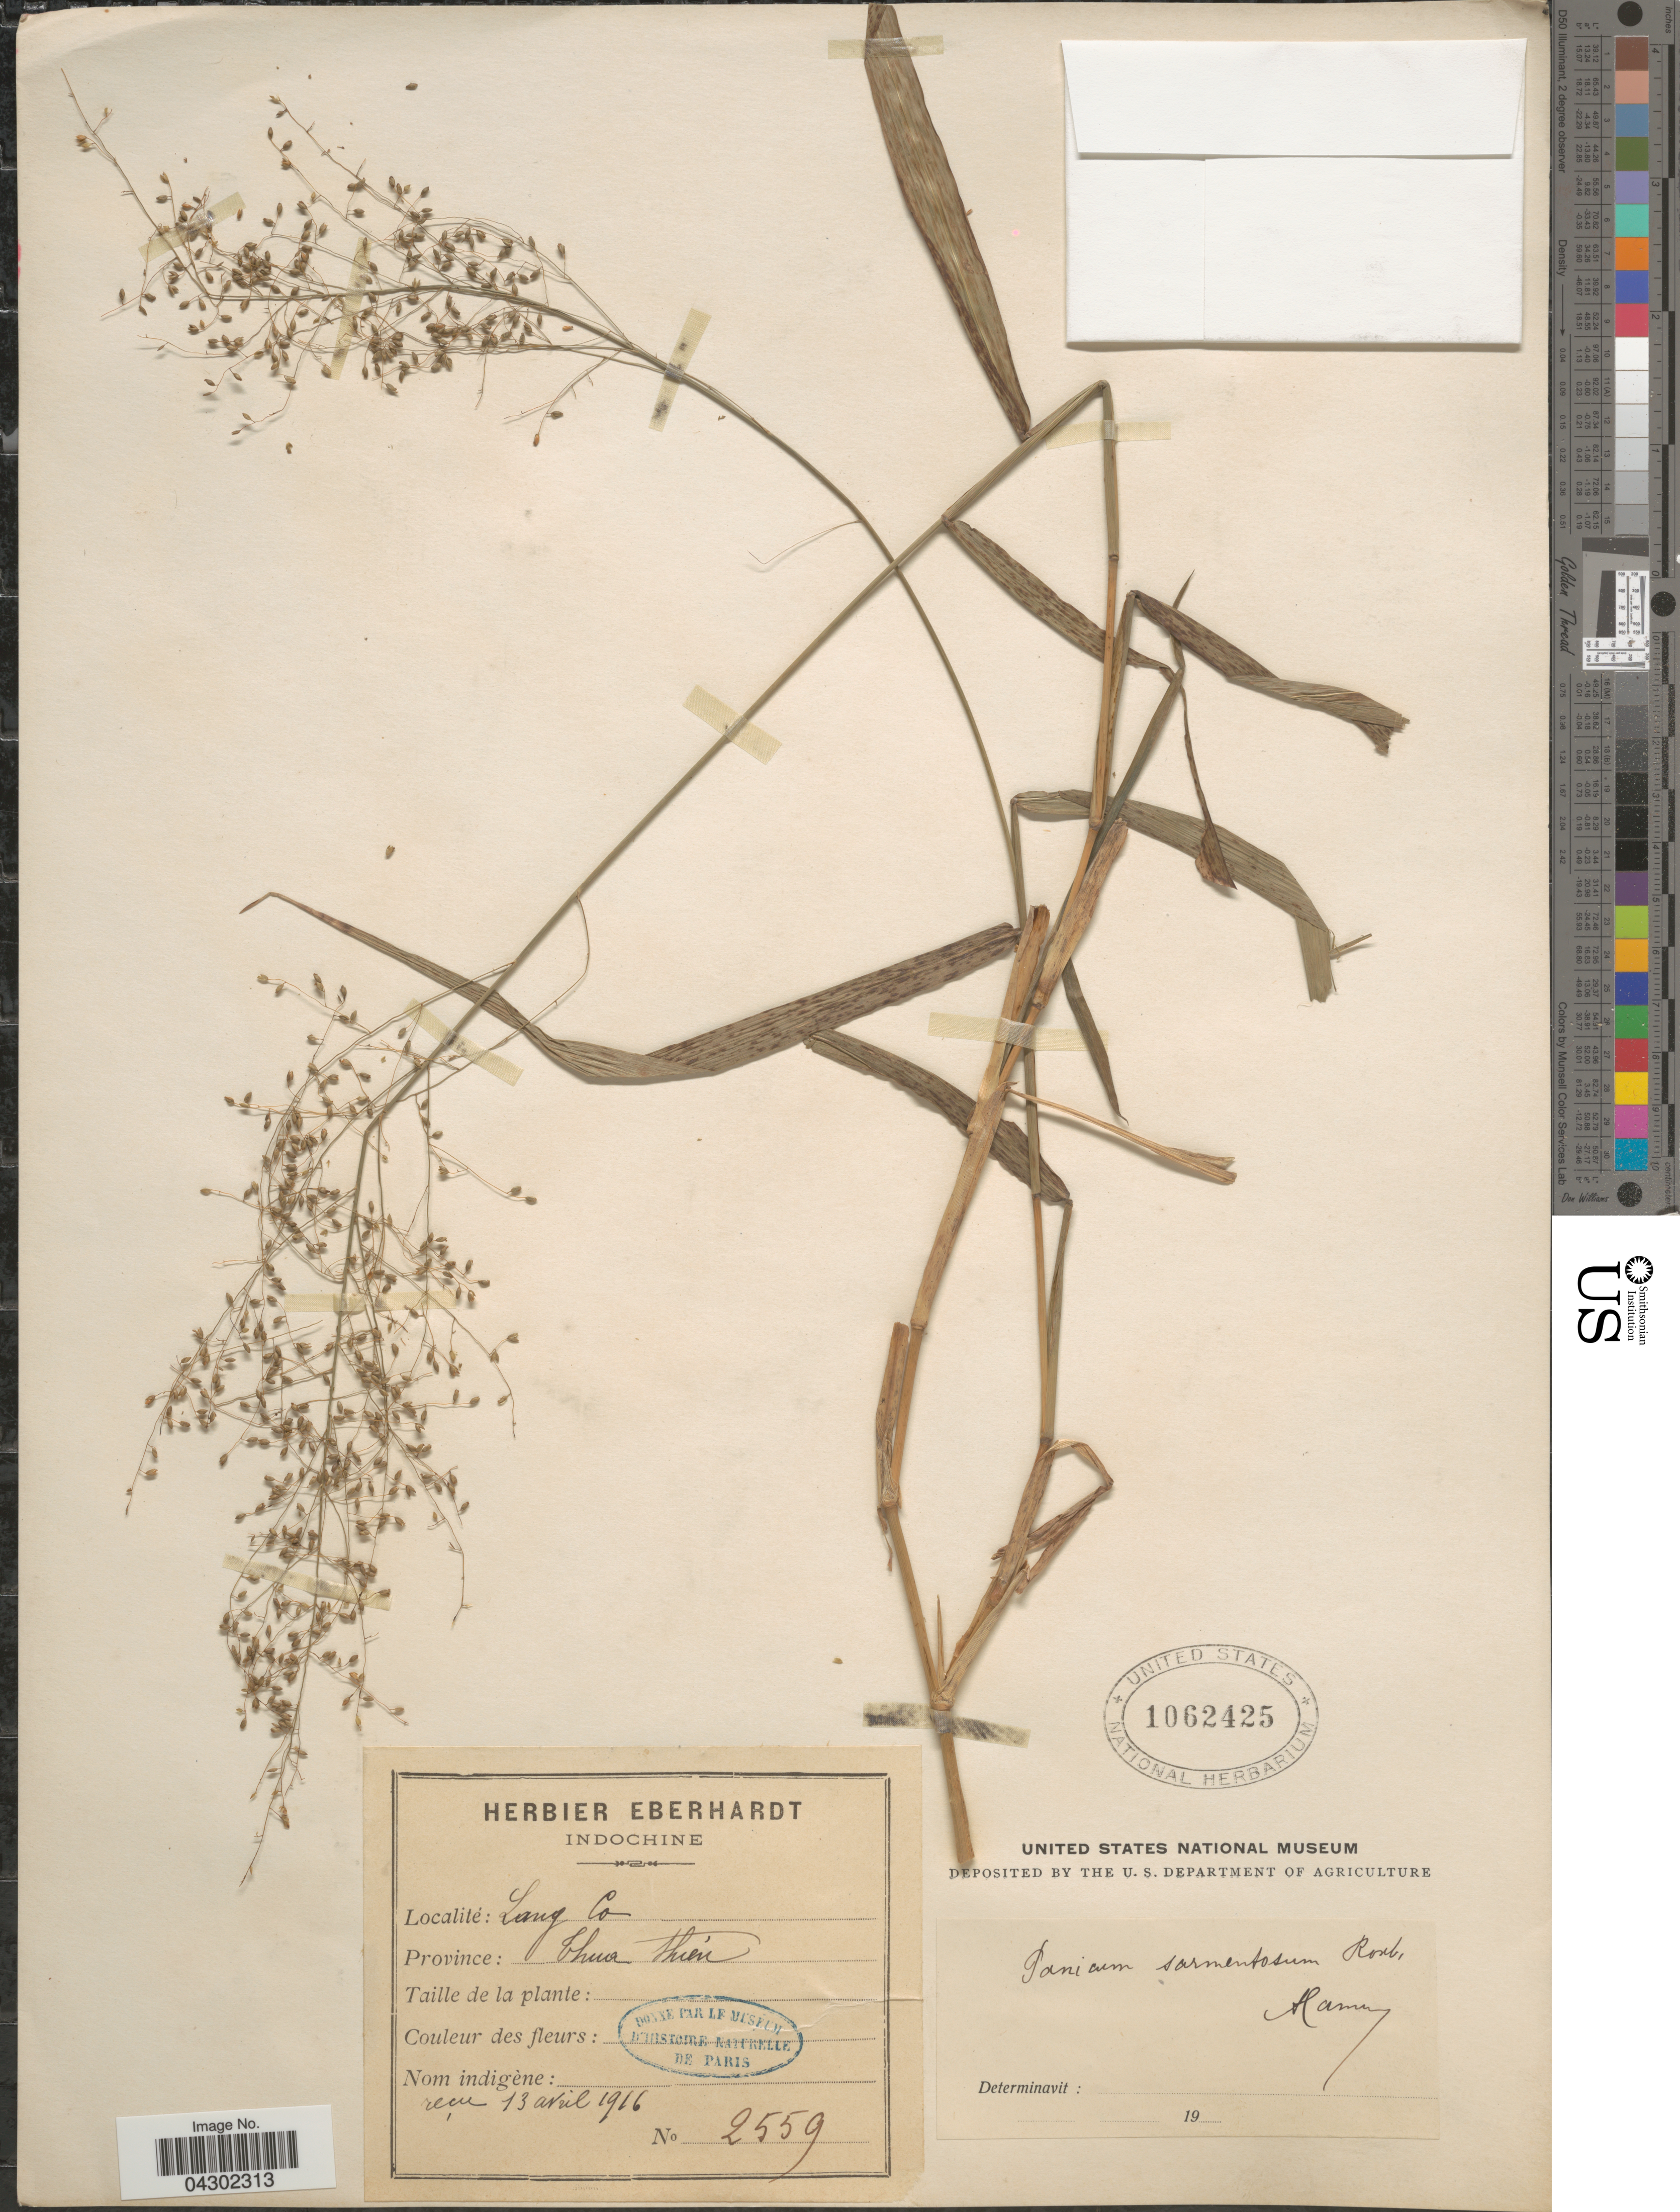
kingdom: Plantae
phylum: Tracheophyta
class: Liliopsida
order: Poales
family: Poaceae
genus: Panicum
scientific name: Panicum sarmentosum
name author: Roxb.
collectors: ex herb. Eberhardt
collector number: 2559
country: Vietnam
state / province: Thua Thien-Hue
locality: Lang Co. Province: Thua thien.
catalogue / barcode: US 1062425